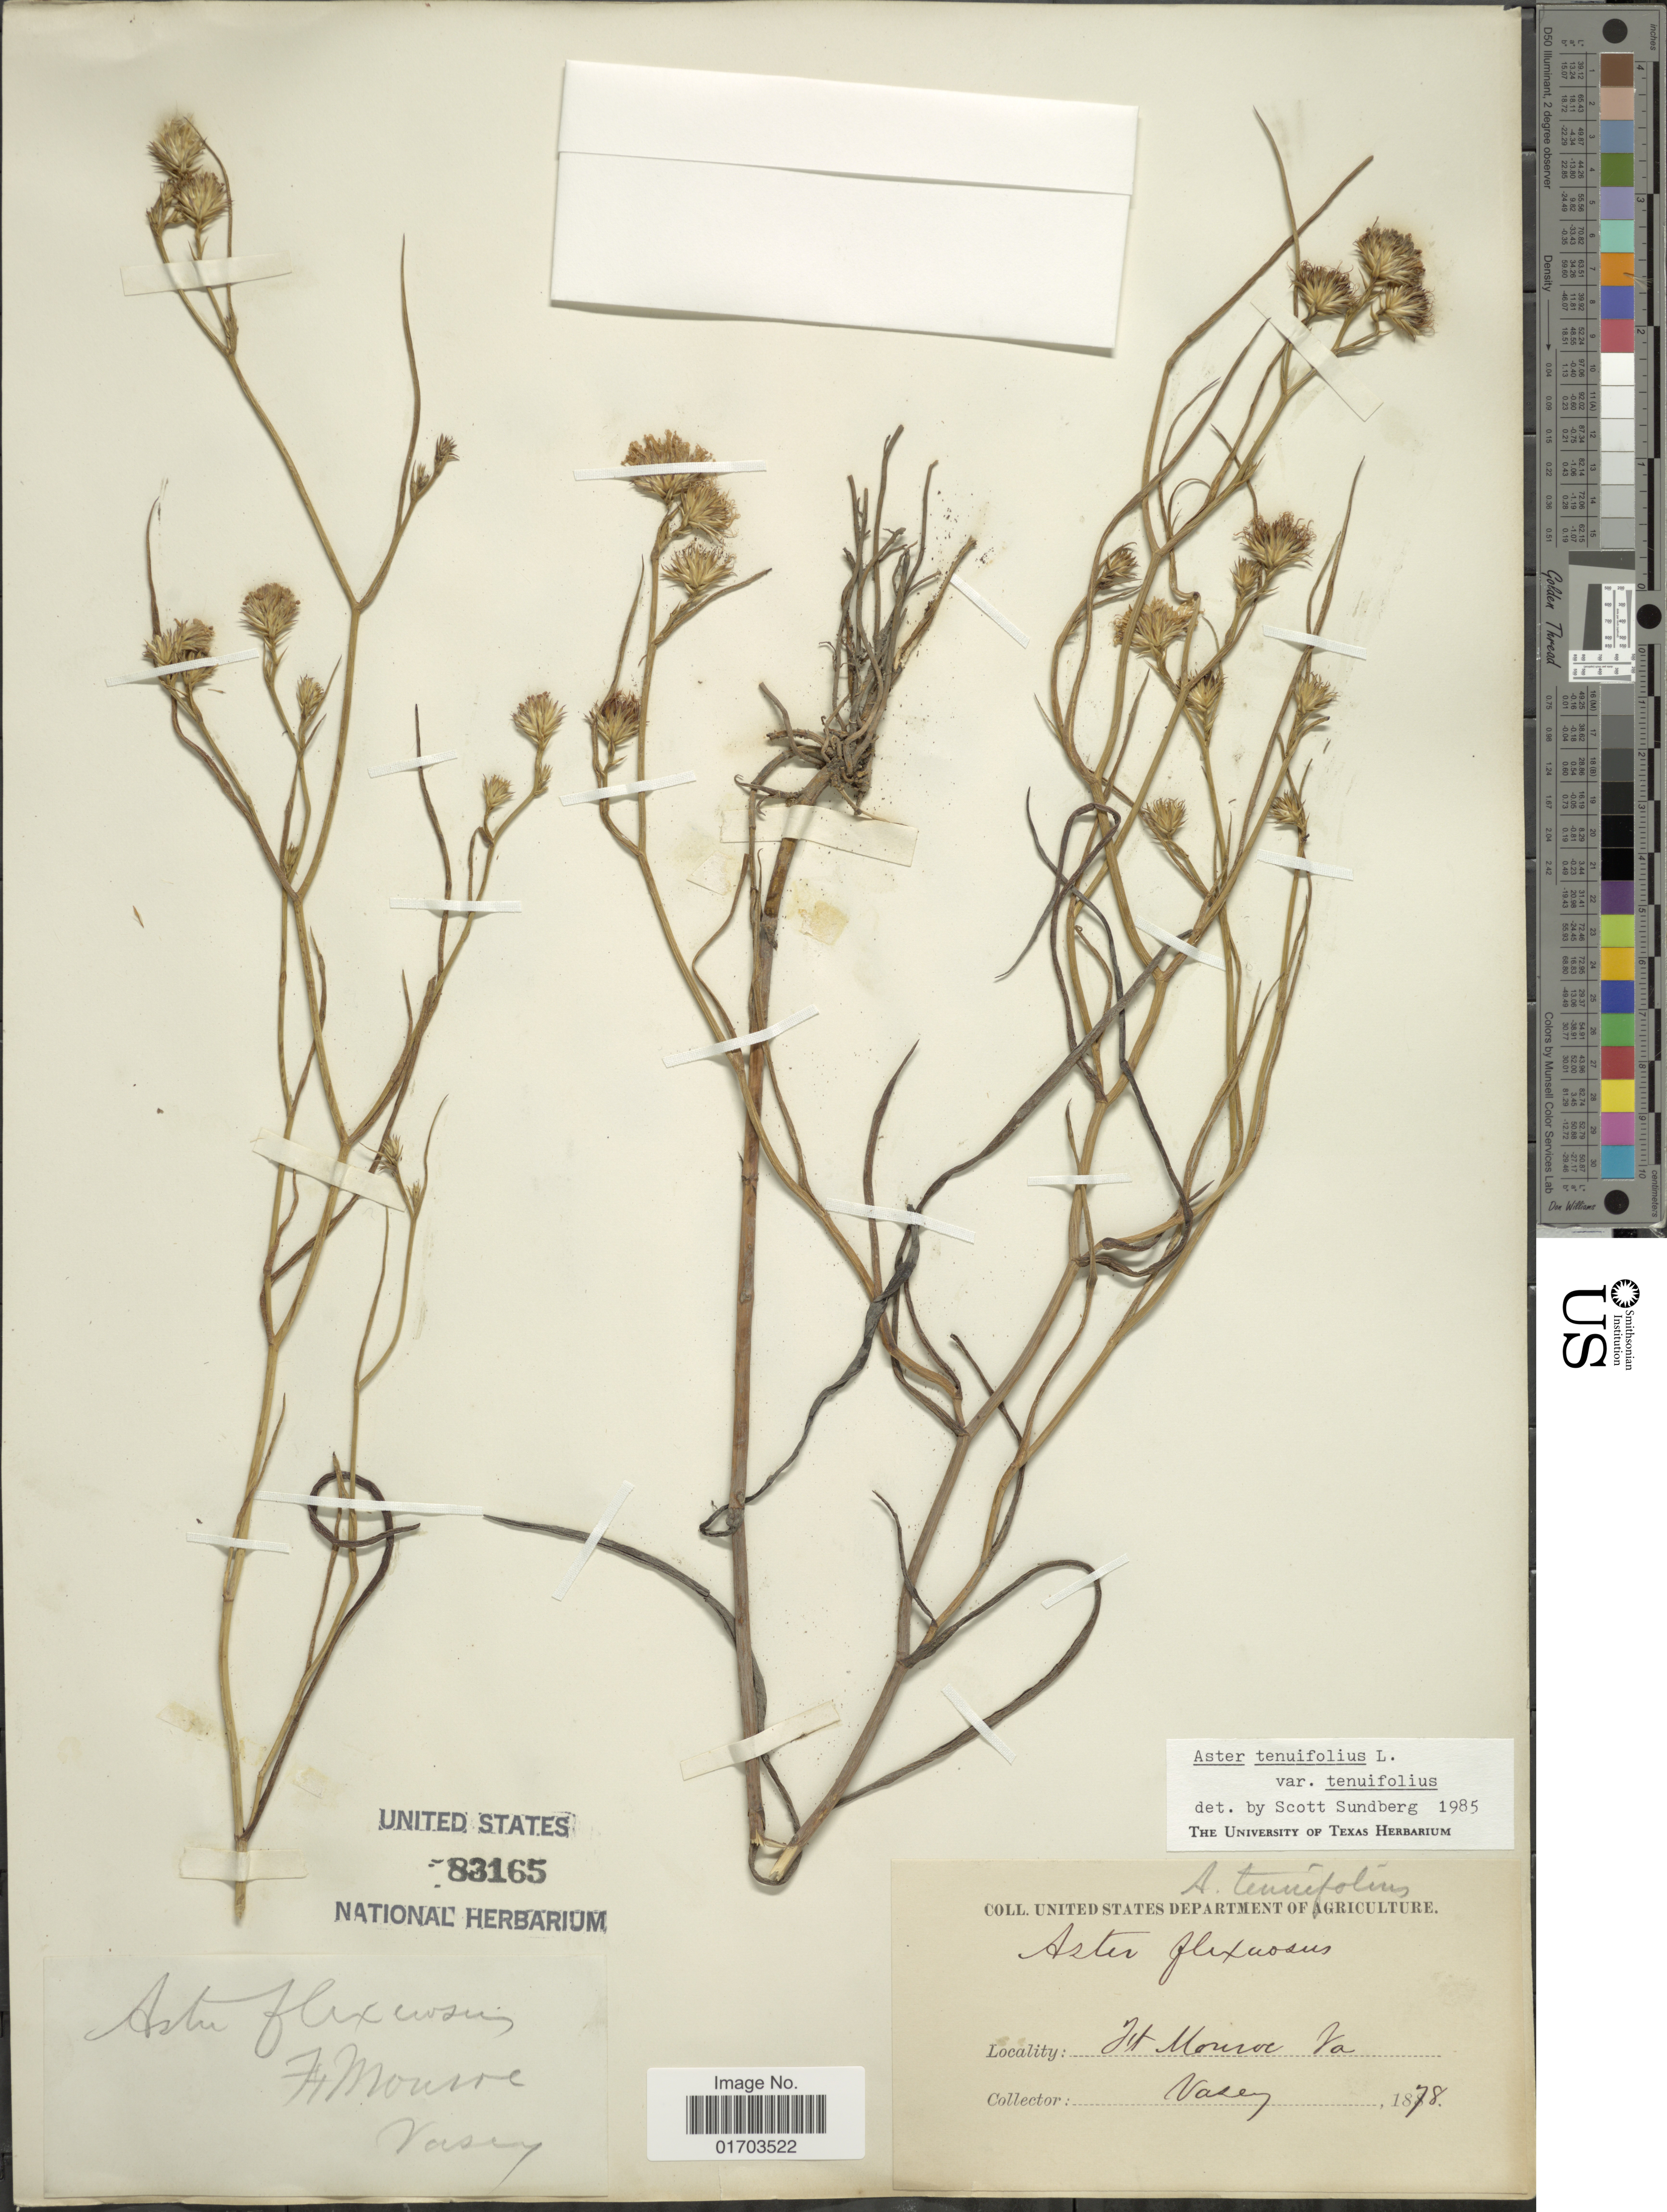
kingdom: Plantae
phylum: Tracheophyta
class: Magnoliopsida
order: Asterales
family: Asteraceae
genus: Symphyotrichum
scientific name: Symphyotrichum tenuifolium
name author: (L.) G.L. Nesom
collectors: Vasey, --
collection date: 1878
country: United States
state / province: Virginia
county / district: City of Hampton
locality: Ft. Monroe.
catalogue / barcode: US 83165